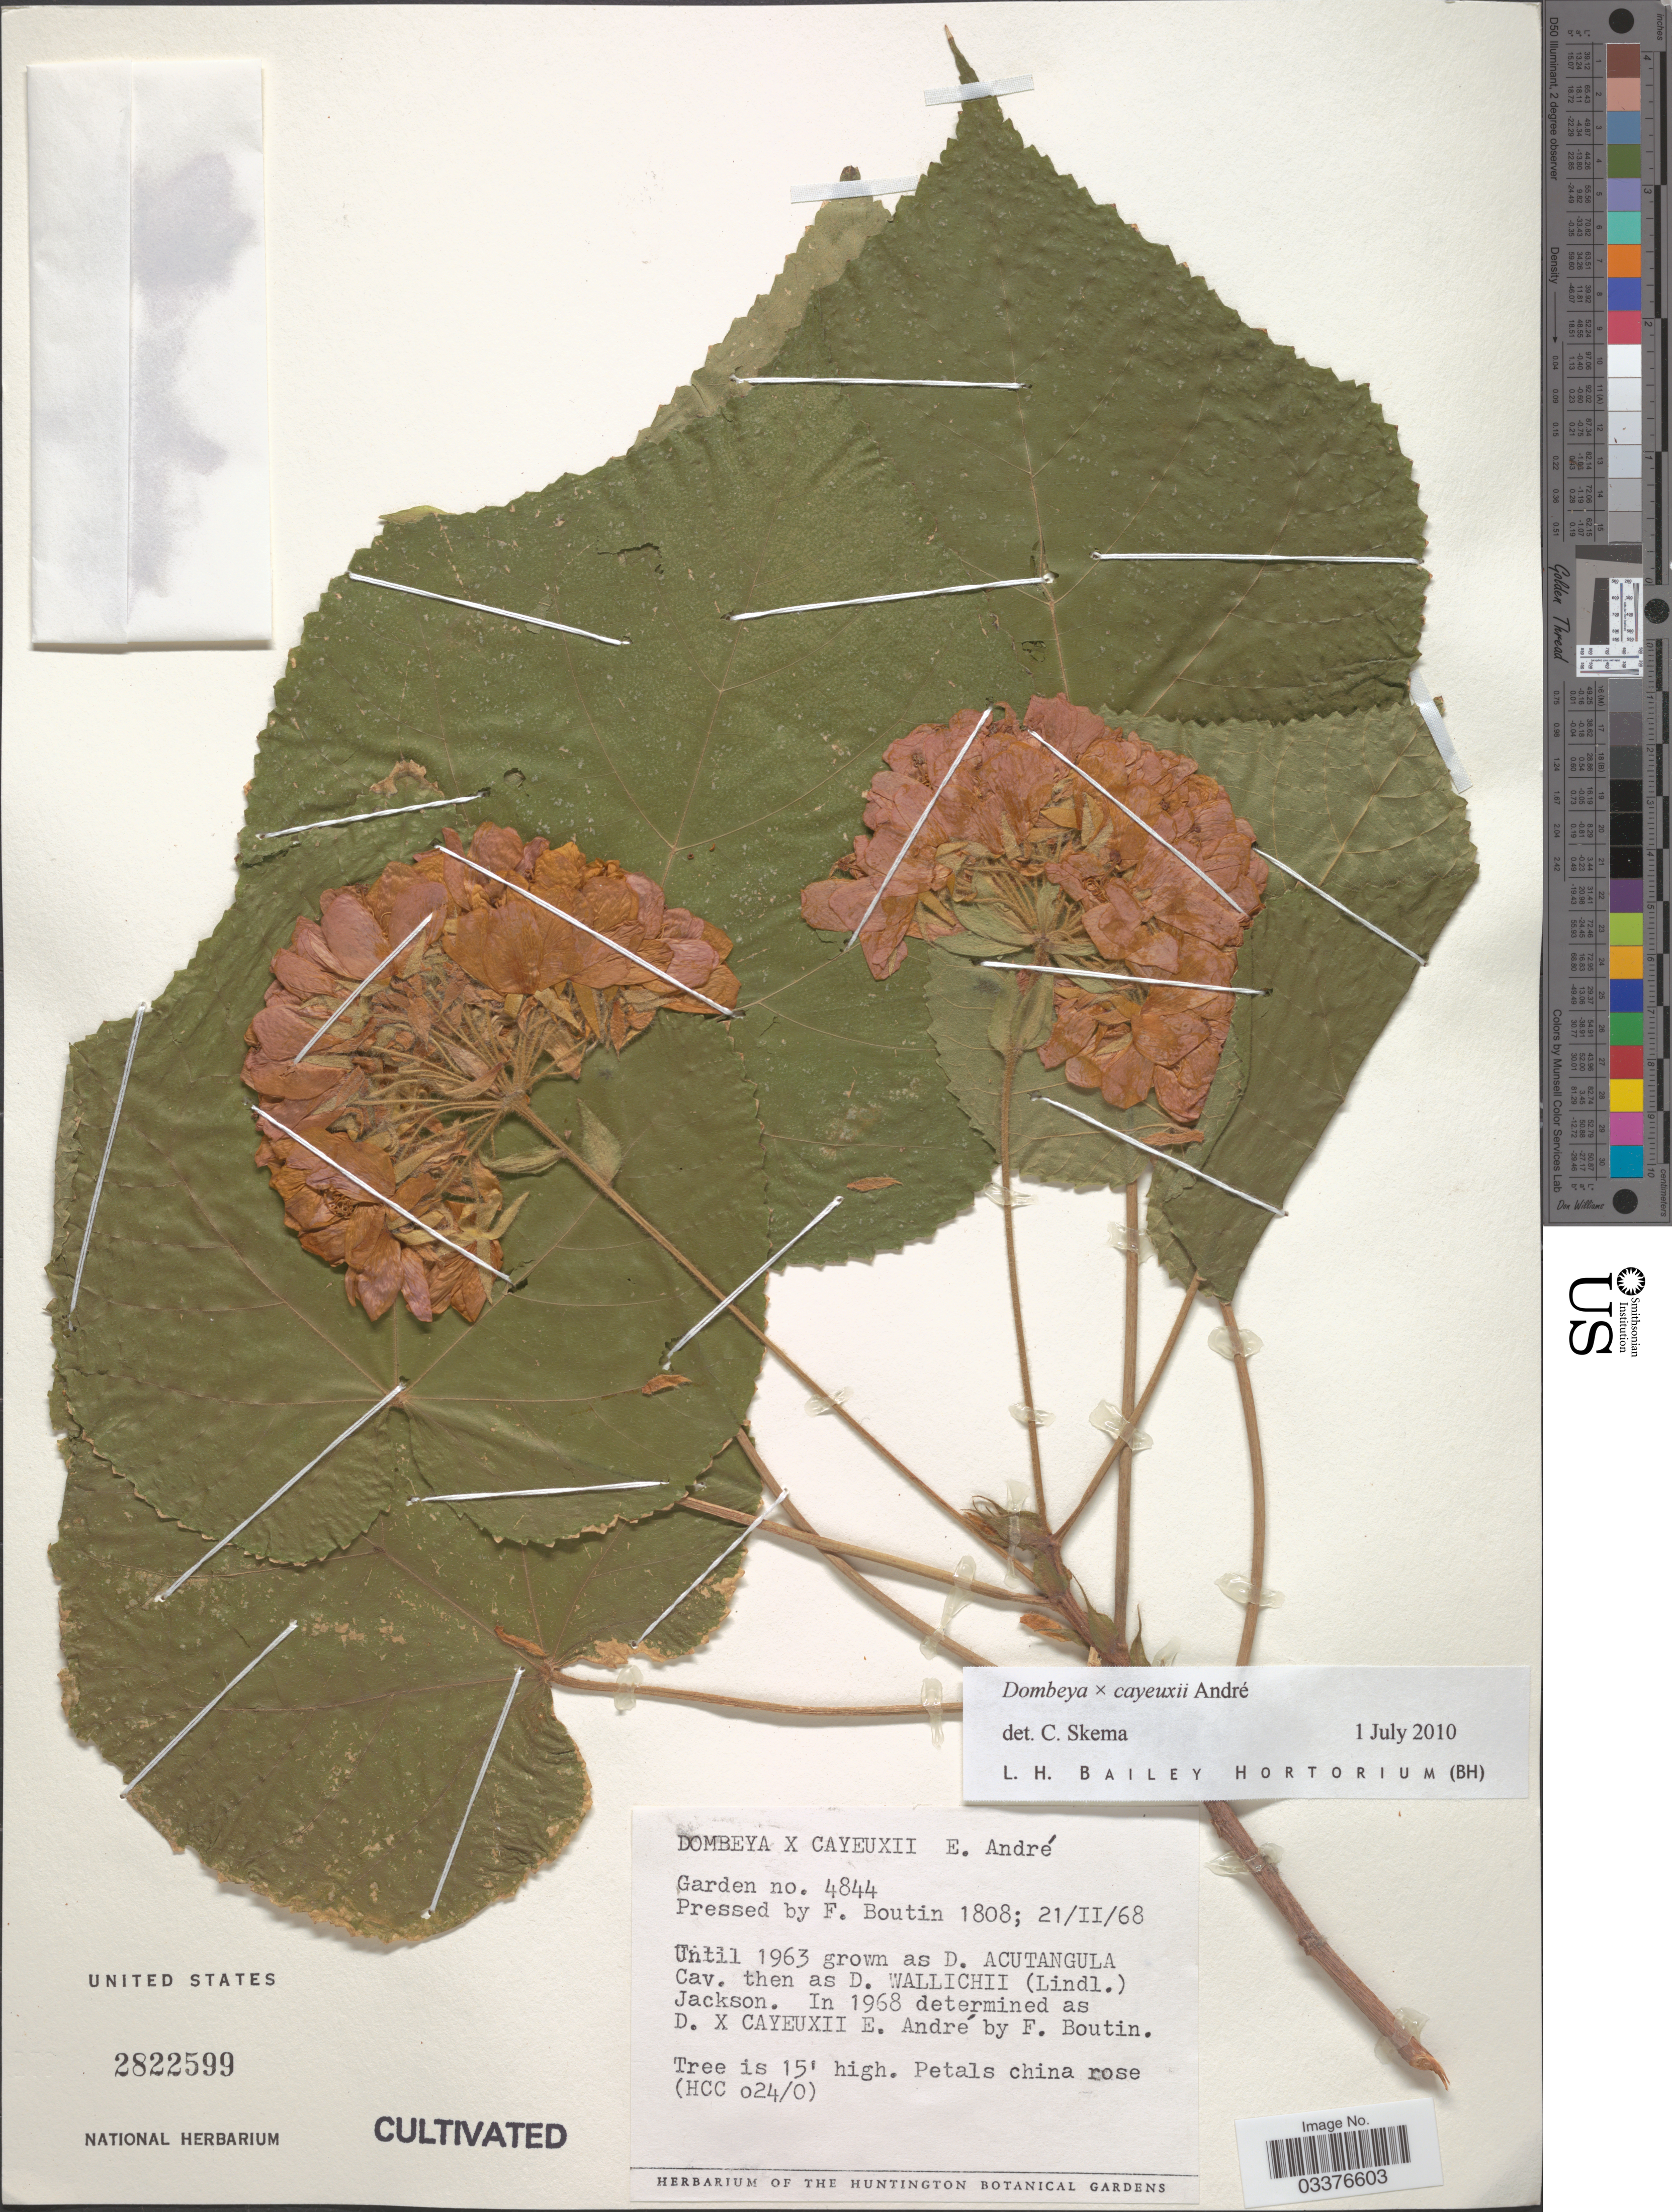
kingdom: Plantae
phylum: Tracheophyta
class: Magnoliopsida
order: Malvales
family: Malvaceae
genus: Dombeya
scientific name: Dombeya x cayeuxii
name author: André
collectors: F. Boutin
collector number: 1808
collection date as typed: Transcribed d/m/y: 21/2/68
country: United States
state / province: California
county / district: Los Angeles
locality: Huntington Botanical Gardens.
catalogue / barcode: US 2822599